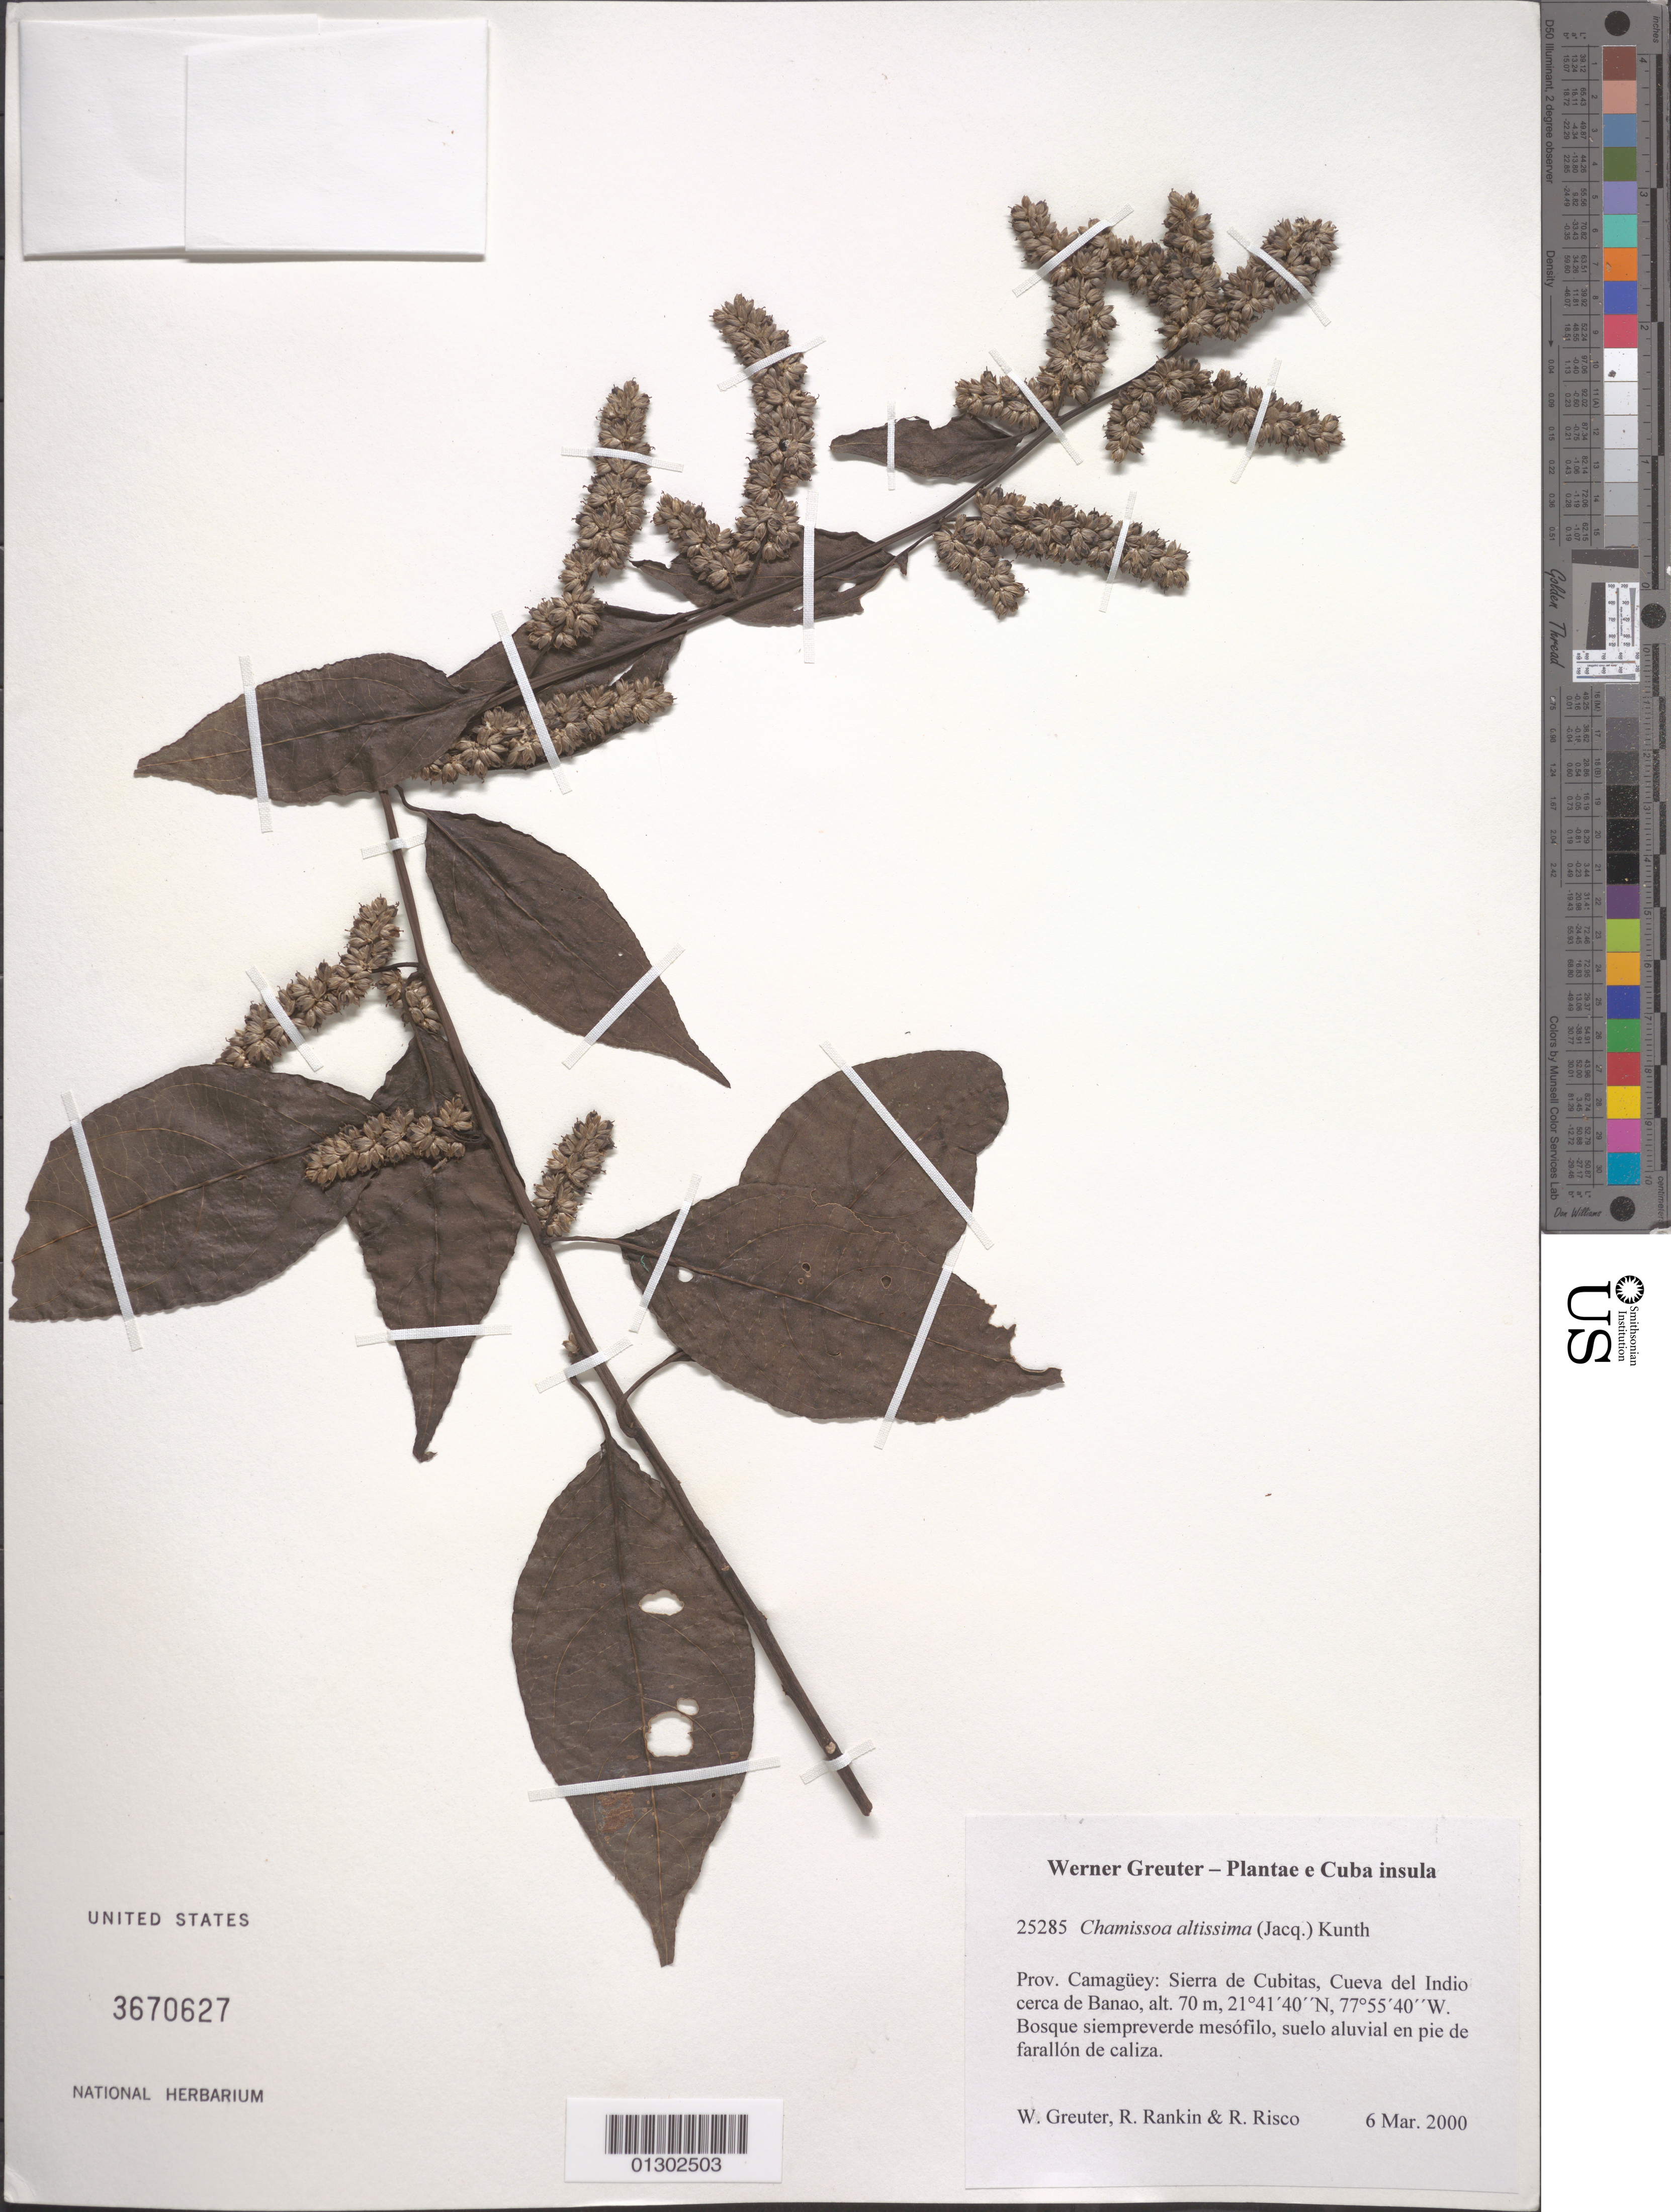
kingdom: Plantae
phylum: Tracheophyta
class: Magnoliopsida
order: Caryophyllales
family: Amaranthaceae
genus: Chamissoa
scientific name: Chamissoa altissima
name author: (Jacq.) Kunth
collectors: W. R. Greuter, R. Rankin Rodriguez & R. Risco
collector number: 25285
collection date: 2000-03-06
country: Cuba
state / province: Camagüey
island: Cuba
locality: Sierra de Cubitas, Cueva del Indio cerca de Banao.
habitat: Bosque siempreverde mesófilo, suelo aluvial en pie de farallón de caliza.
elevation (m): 70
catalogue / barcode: US 3670627